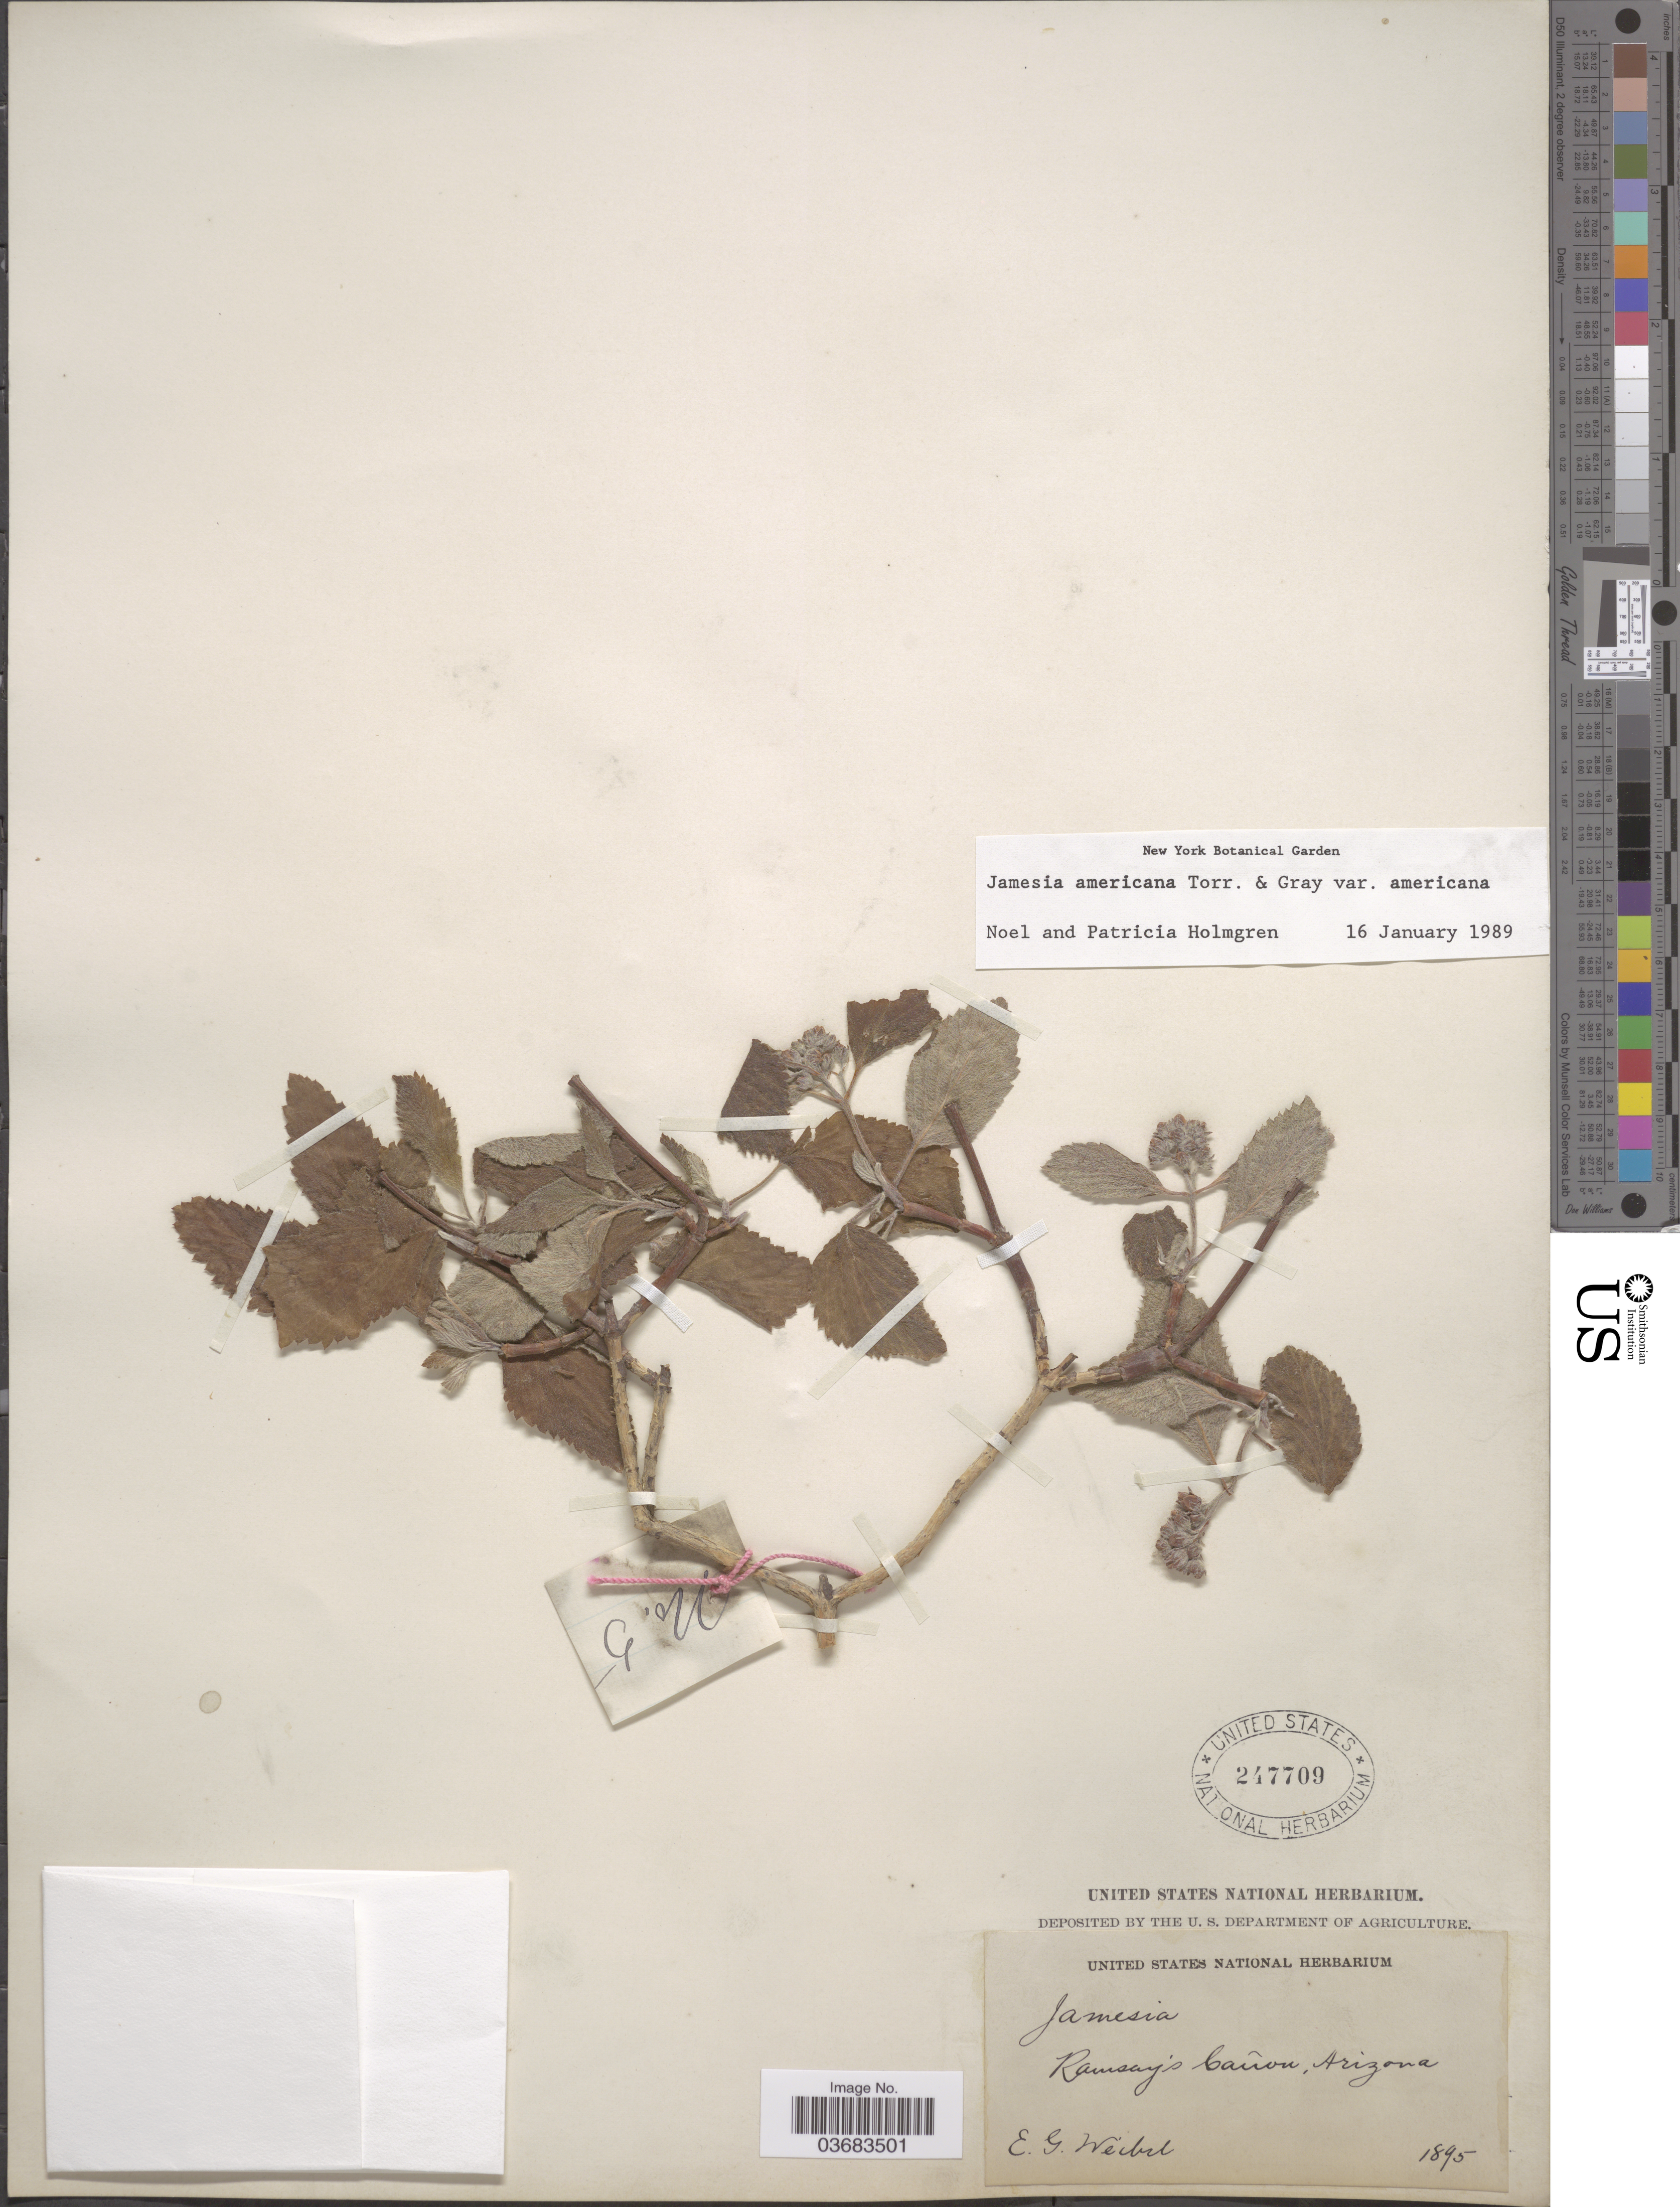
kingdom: Plantae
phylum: Tracheophyta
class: Magnoliopsida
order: Cornales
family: Hydrangeaceae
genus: Edwinia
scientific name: Edwinia americana var. americana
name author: (Torr. & A. Gray) A. Heller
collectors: E. Weibel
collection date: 1895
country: United States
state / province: Arizona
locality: Ramsay's Cañon.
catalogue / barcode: US 247709